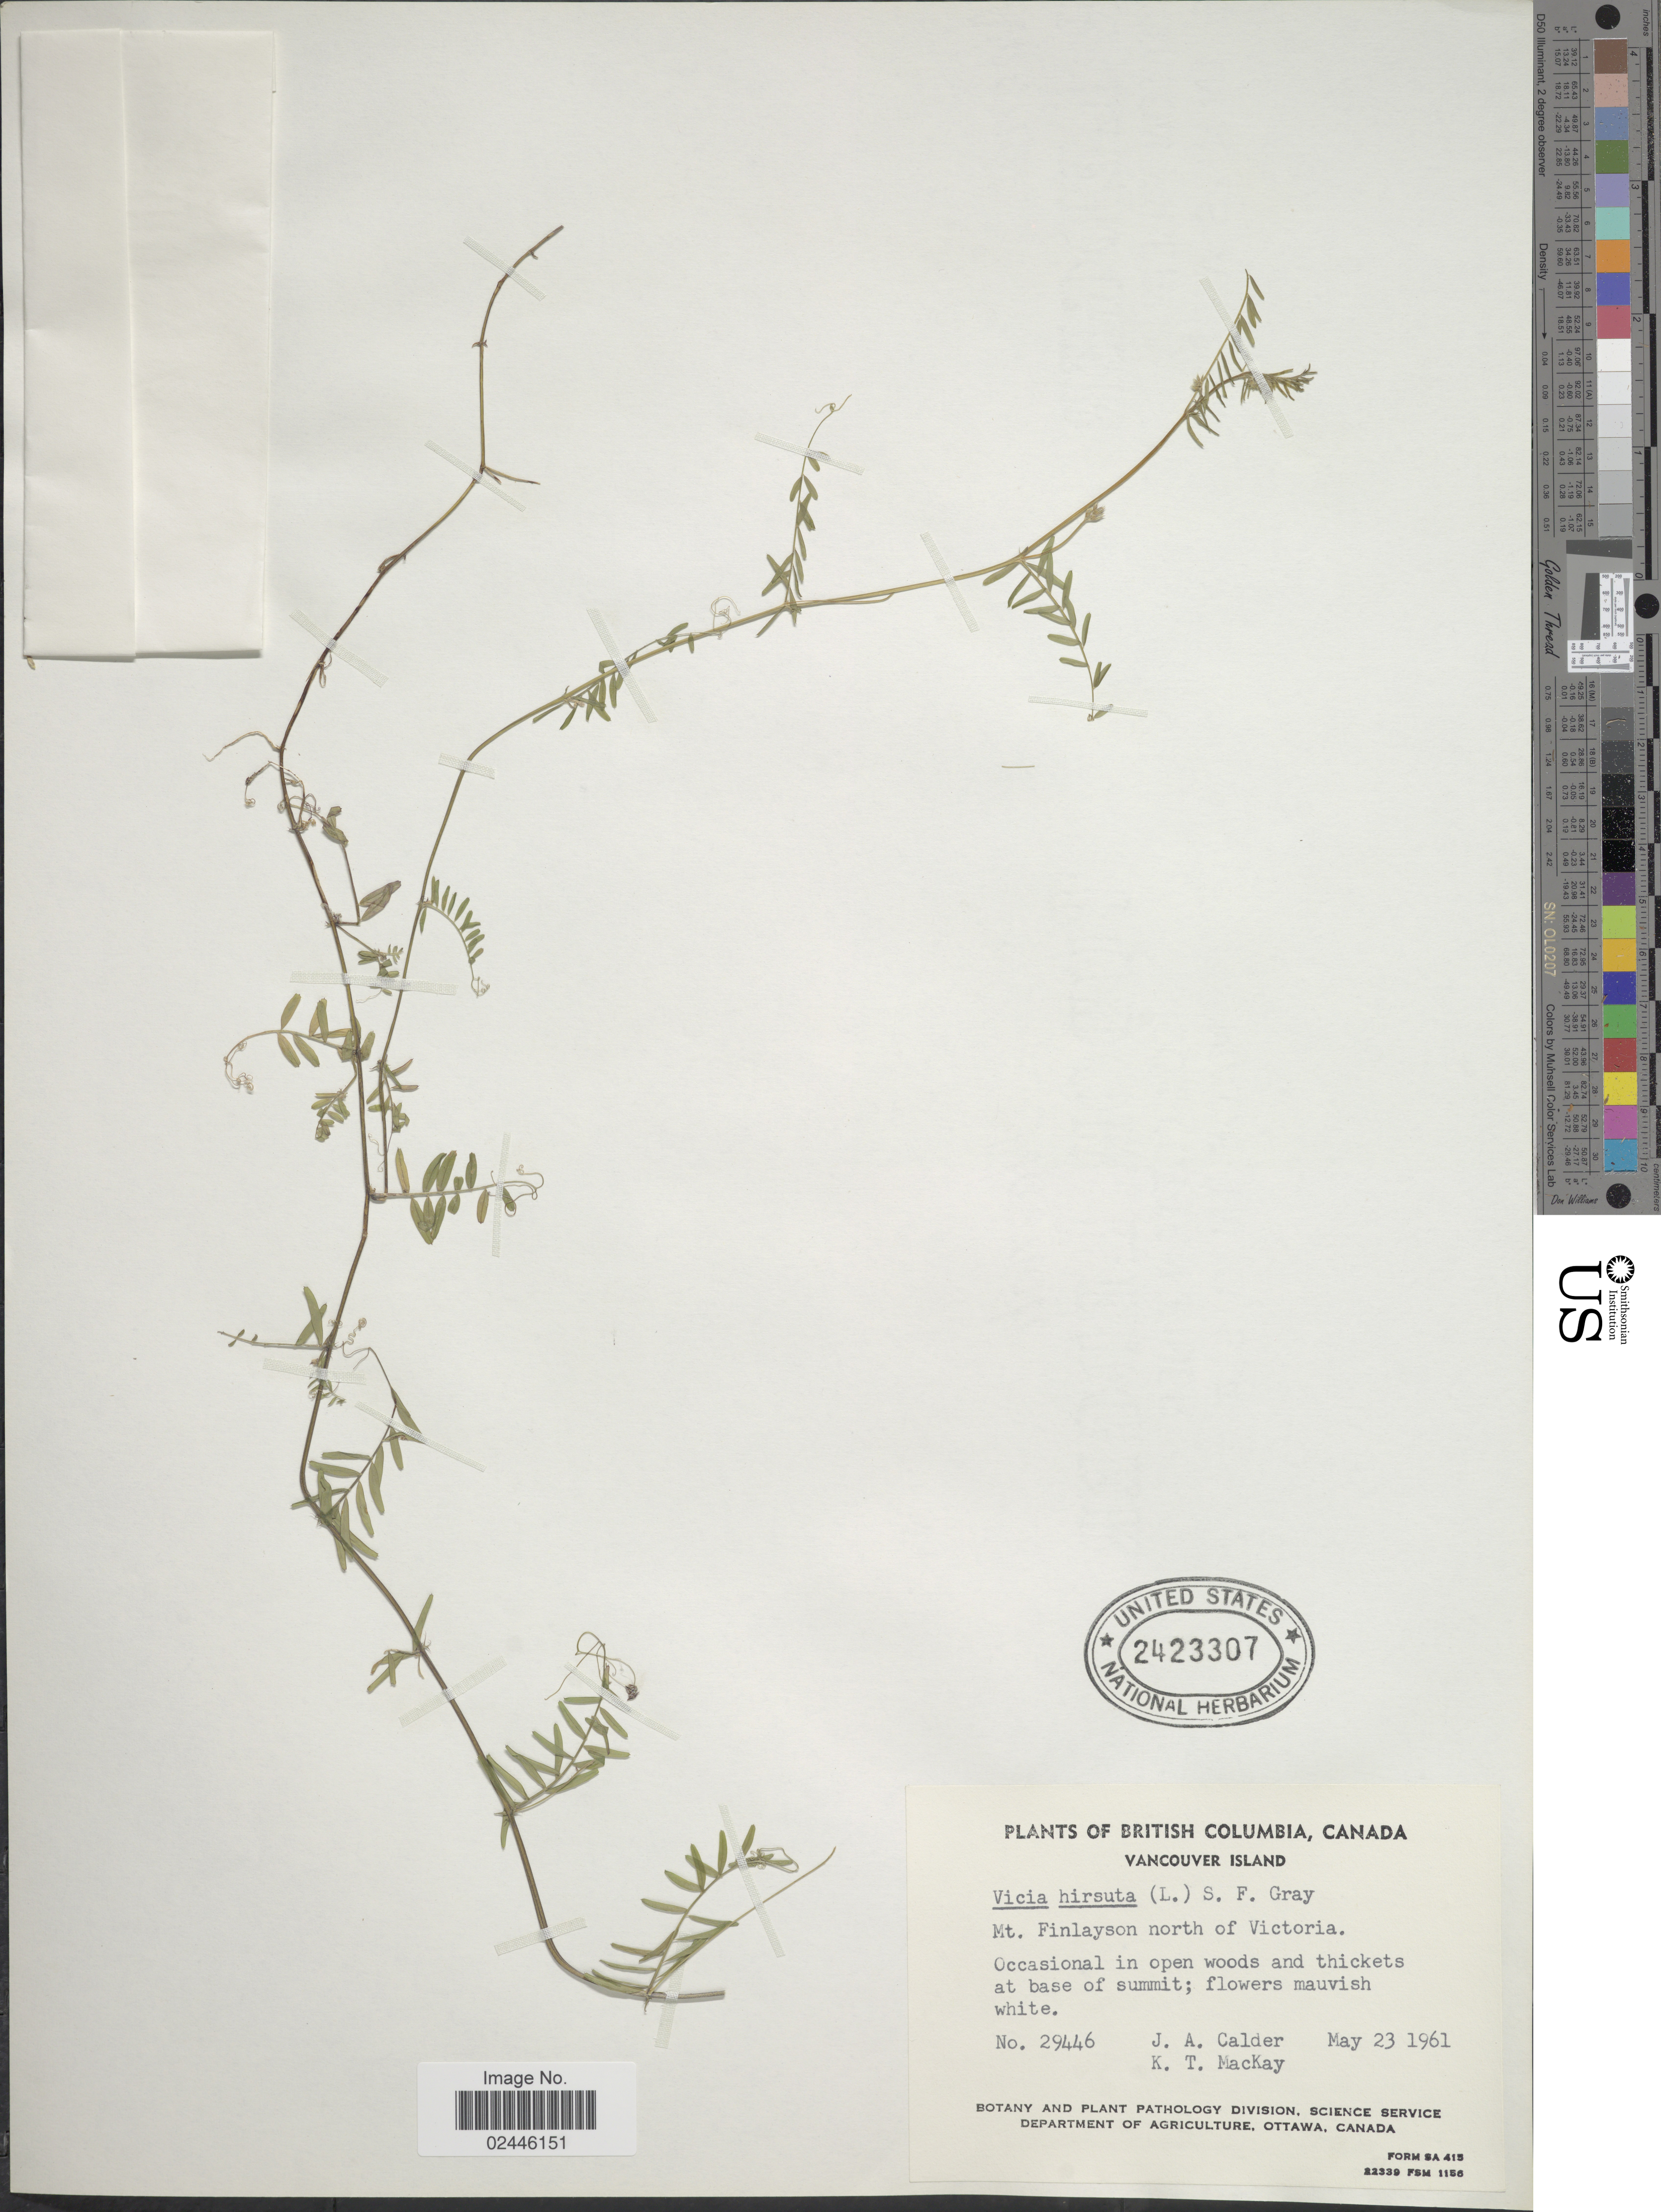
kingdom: Plantae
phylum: Tracheophyta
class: Magnoliopsida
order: Fabales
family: Fabaceae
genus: Vicia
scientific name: Vicia hirsuta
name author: (L.) A. Gray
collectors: J. A. Calder & K. T. Mackay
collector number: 29446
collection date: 1961-05-23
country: Canada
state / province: British Columbia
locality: British Columbia. Mt. Finlayson north of Victoria. At base of summit, Vancouver Island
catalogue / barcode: US 2423307